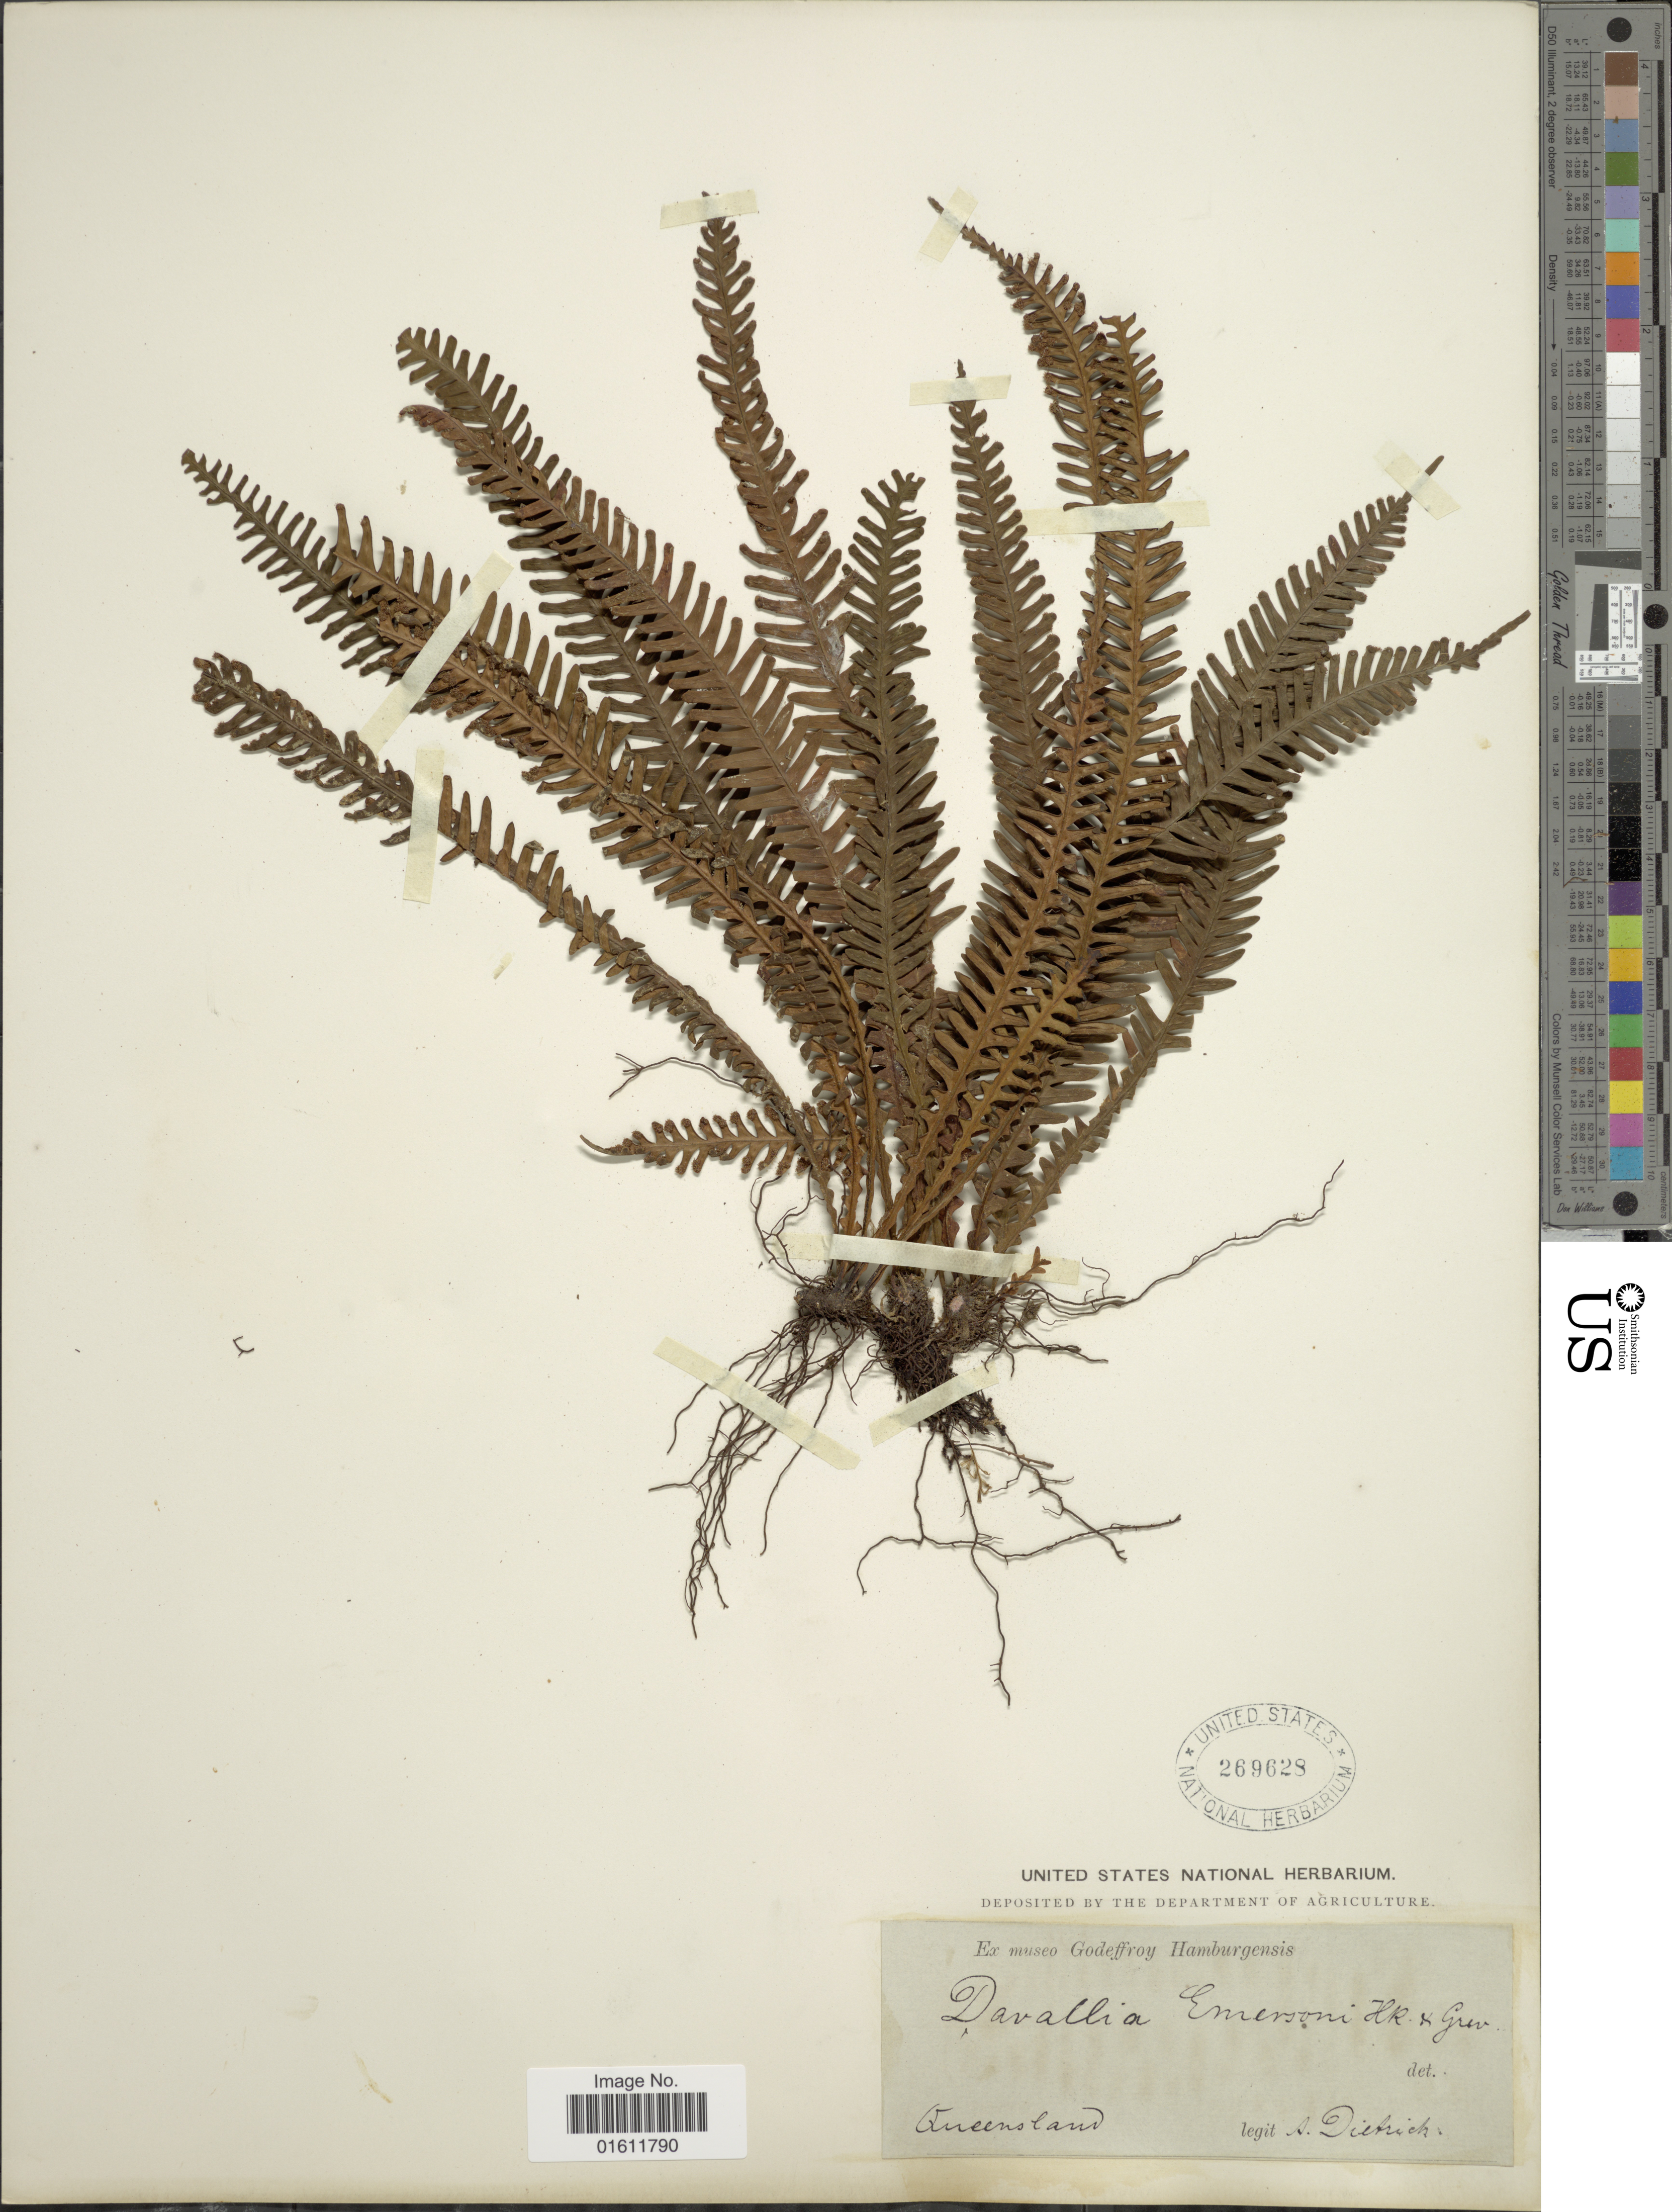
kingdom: Plantae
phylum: Tracheophyta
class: Polypodiopsida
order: Polypodiales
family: Polypodiaceae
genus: Prosaptia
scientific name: Prosaptia emersonii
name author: (Hook. & Grev.) C. Presl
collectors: A. Dietrich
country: Australia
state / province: Queensland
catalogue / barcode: US 269628